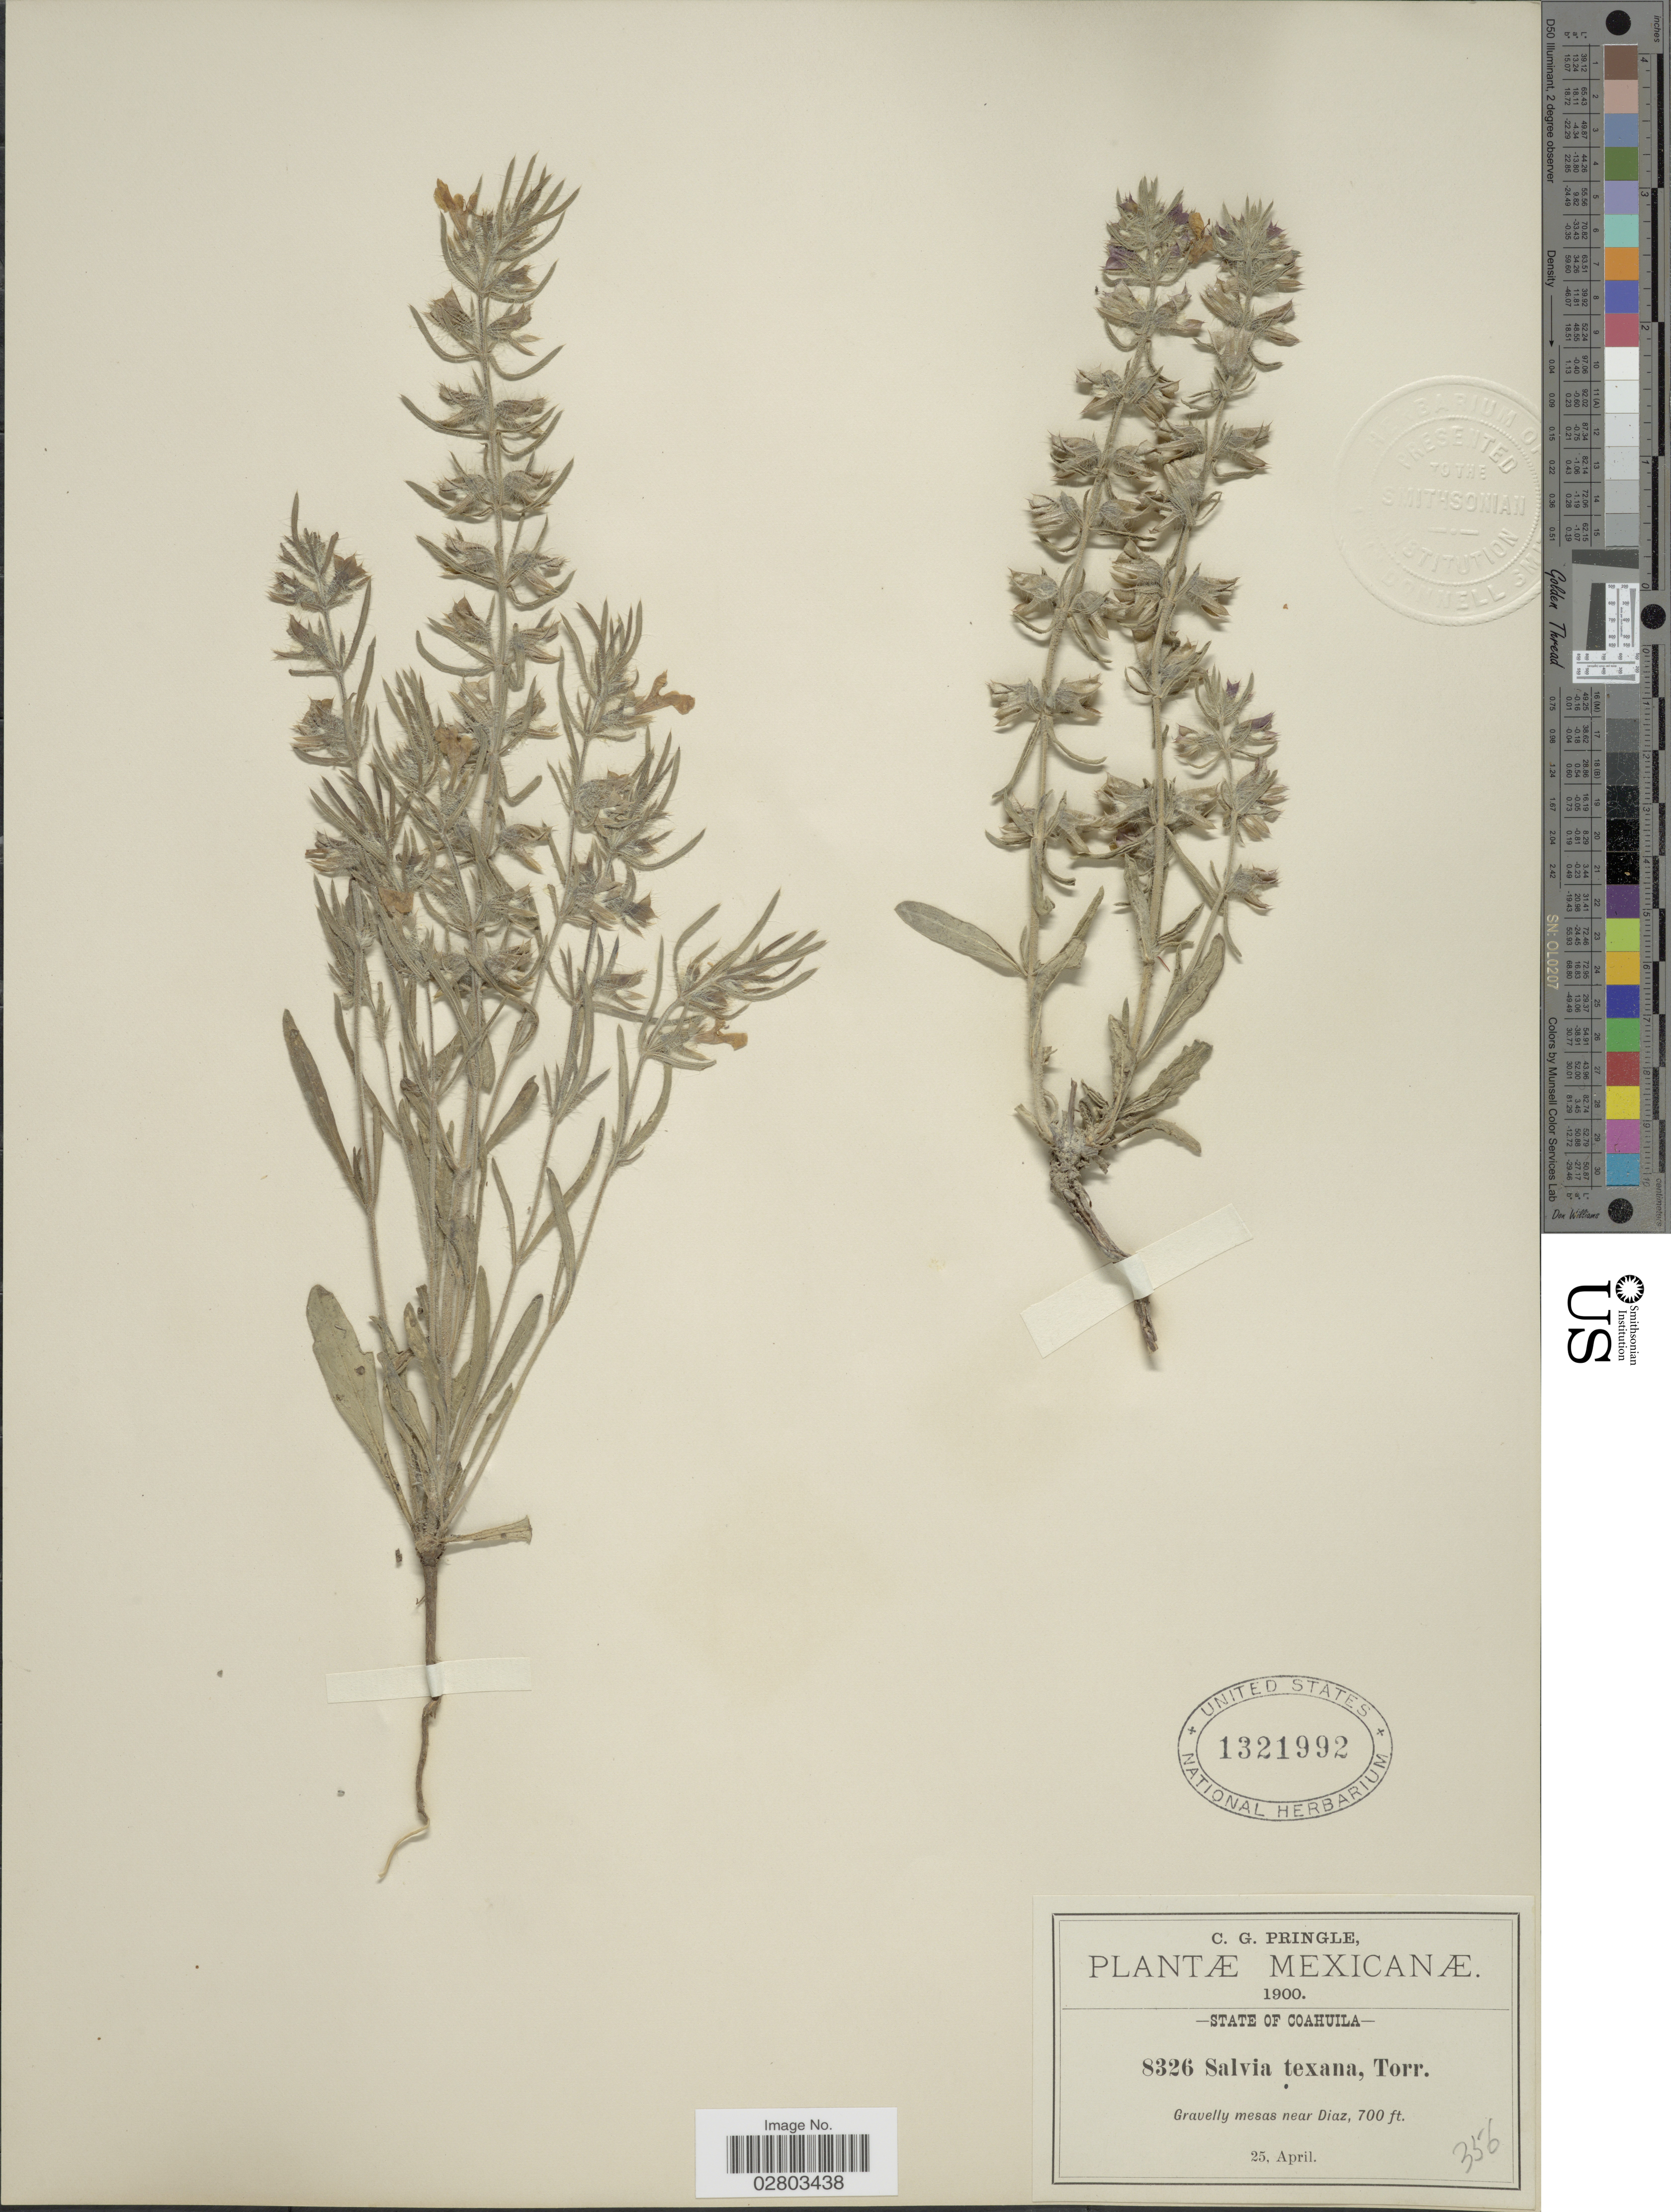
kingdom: Plantae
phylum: Tracheophyta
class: Magnoliopsida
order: Lamiales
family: Lamiaceae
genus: Salvia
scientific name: Salvia texana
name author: (Scheele) Torr.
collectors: C. G. Pringle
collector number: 8326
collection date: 1900-04-25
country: Mexico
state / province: Coahuila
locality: Gravelly mesas near Diaz.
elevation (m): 213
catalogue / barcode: US 1321992